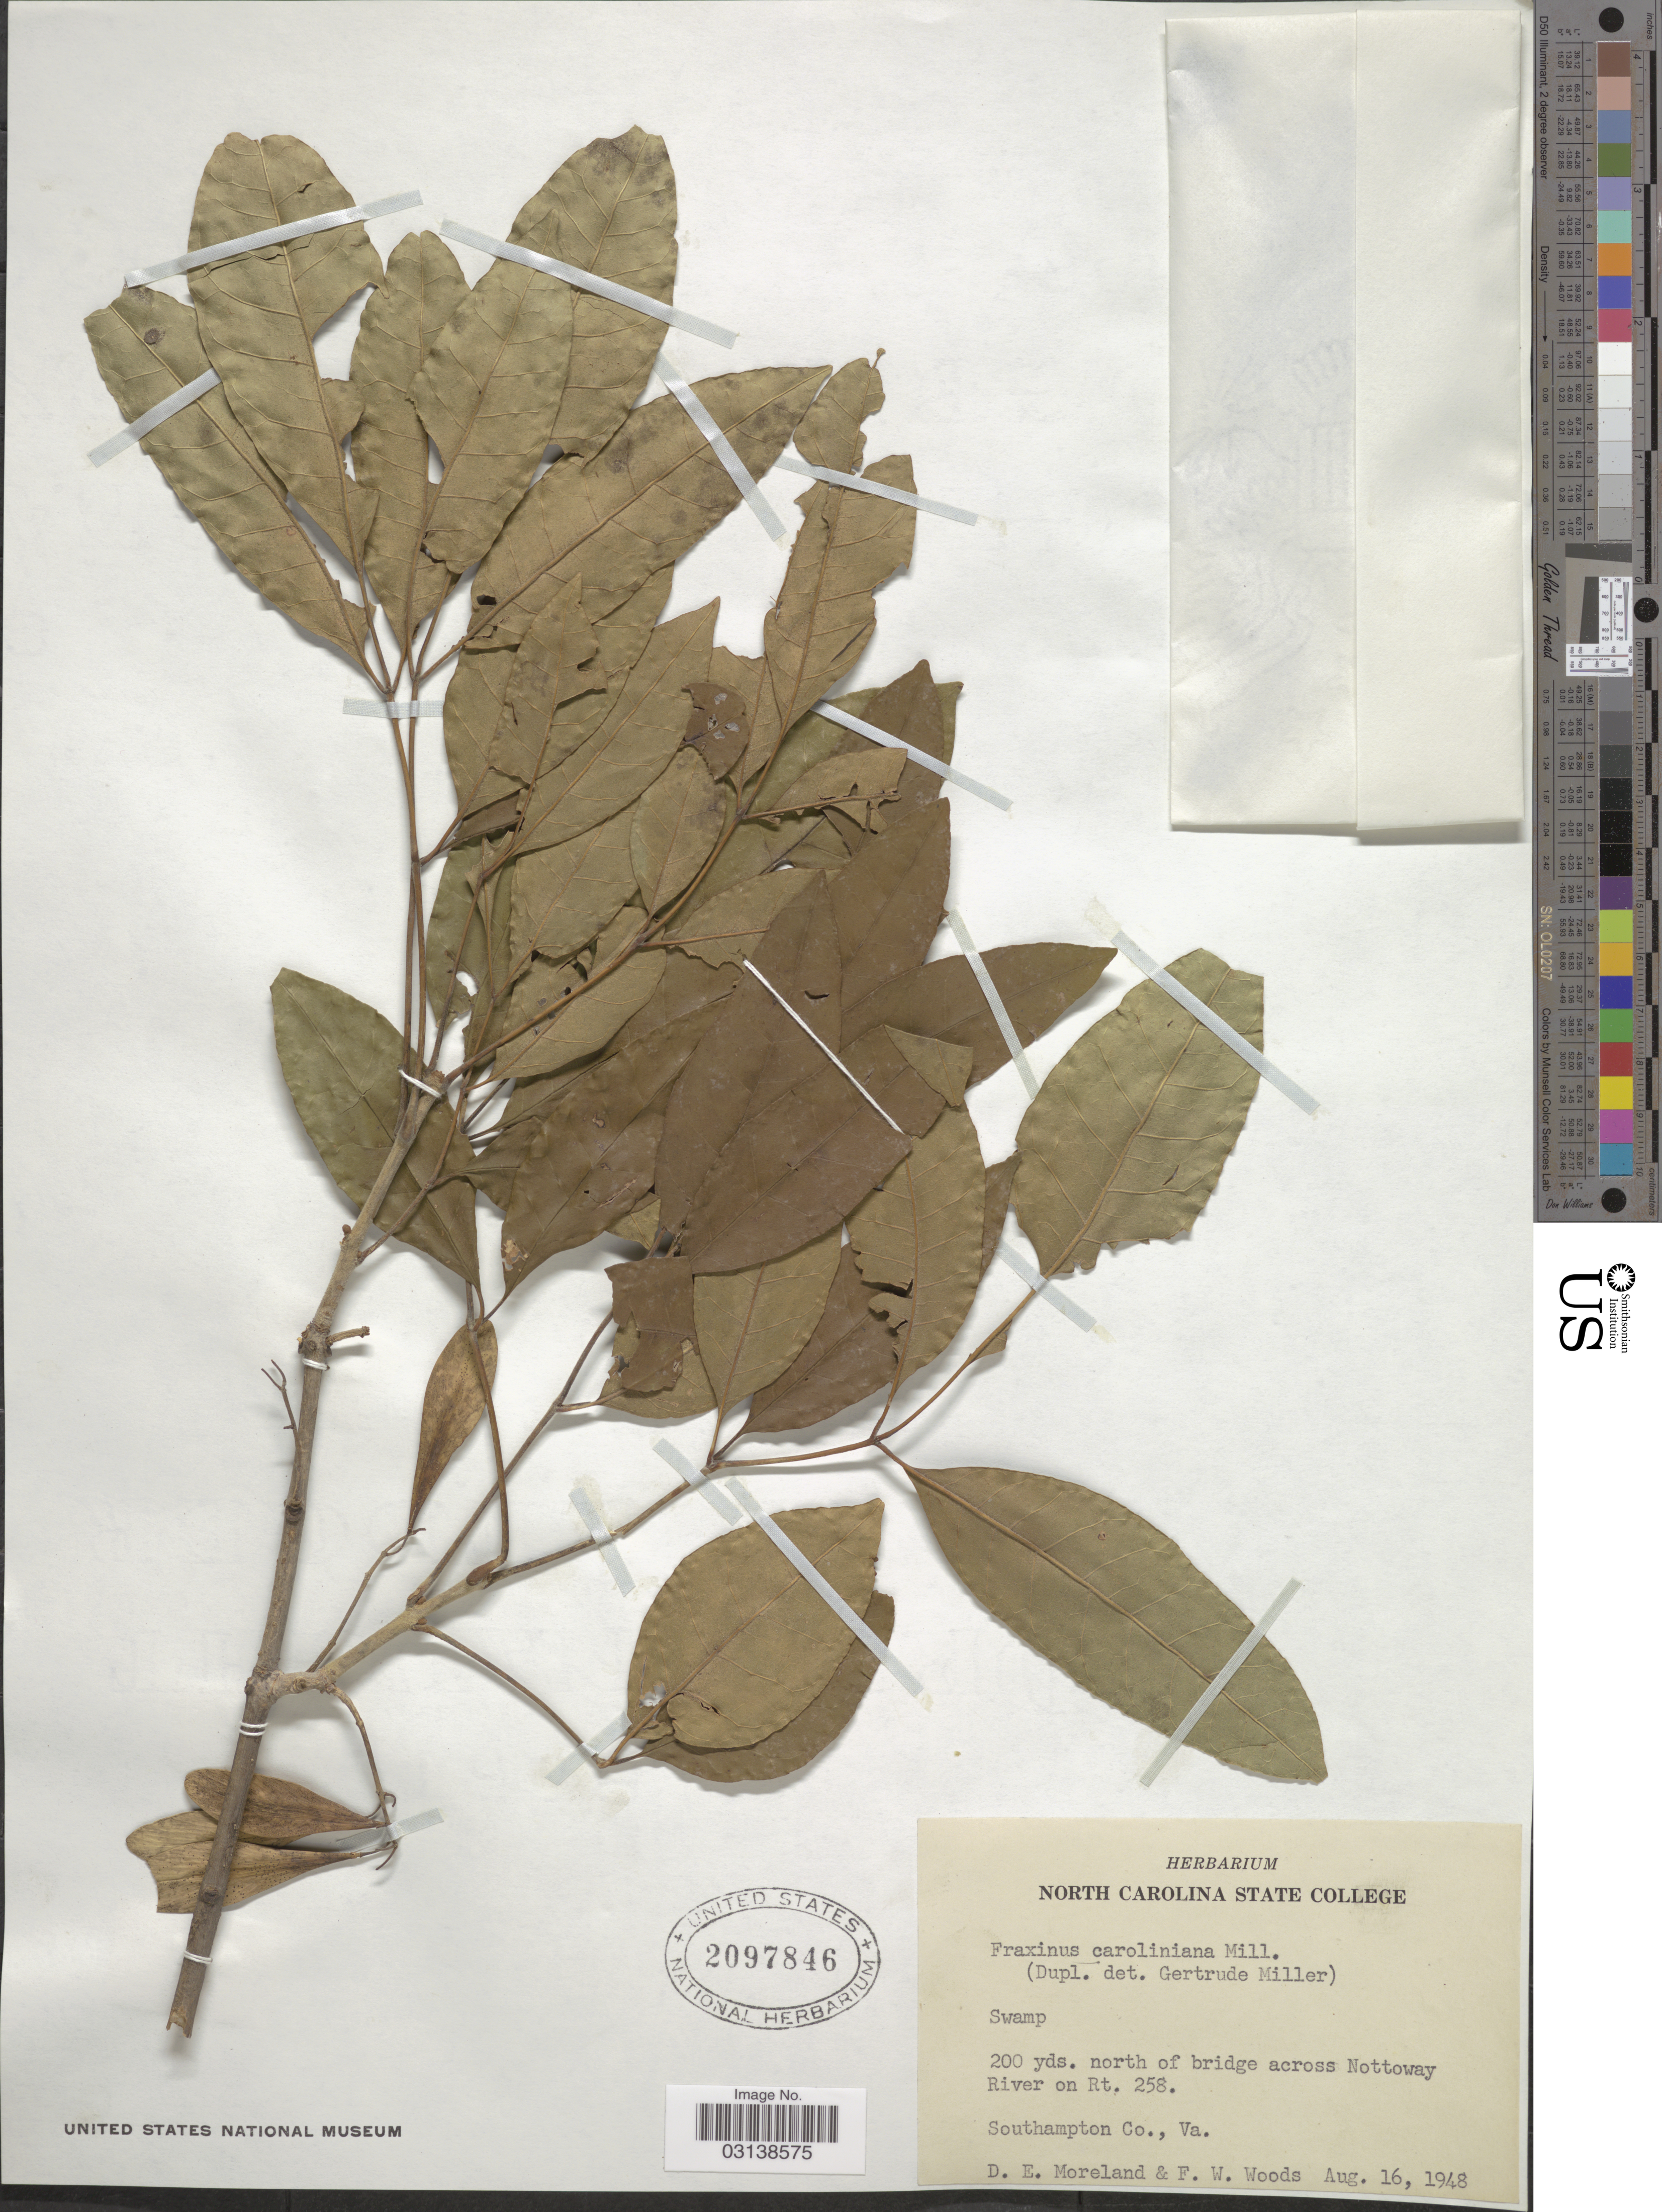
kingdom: Plantae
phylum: Tracheophyta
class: Magnoliopsida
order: Lamiales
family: Oleaceae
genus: Fraxinus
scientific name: Fraxinus caroliniana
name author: Mill.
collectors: D. Moreland & F. W. Woods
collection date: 1948-08-16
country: United States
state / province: Virginia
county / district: Southampton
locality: Swamp, 200 yds. north of bridge across Nottoway River on Rt. 258. Southampton Co.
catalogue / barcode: US 2097846